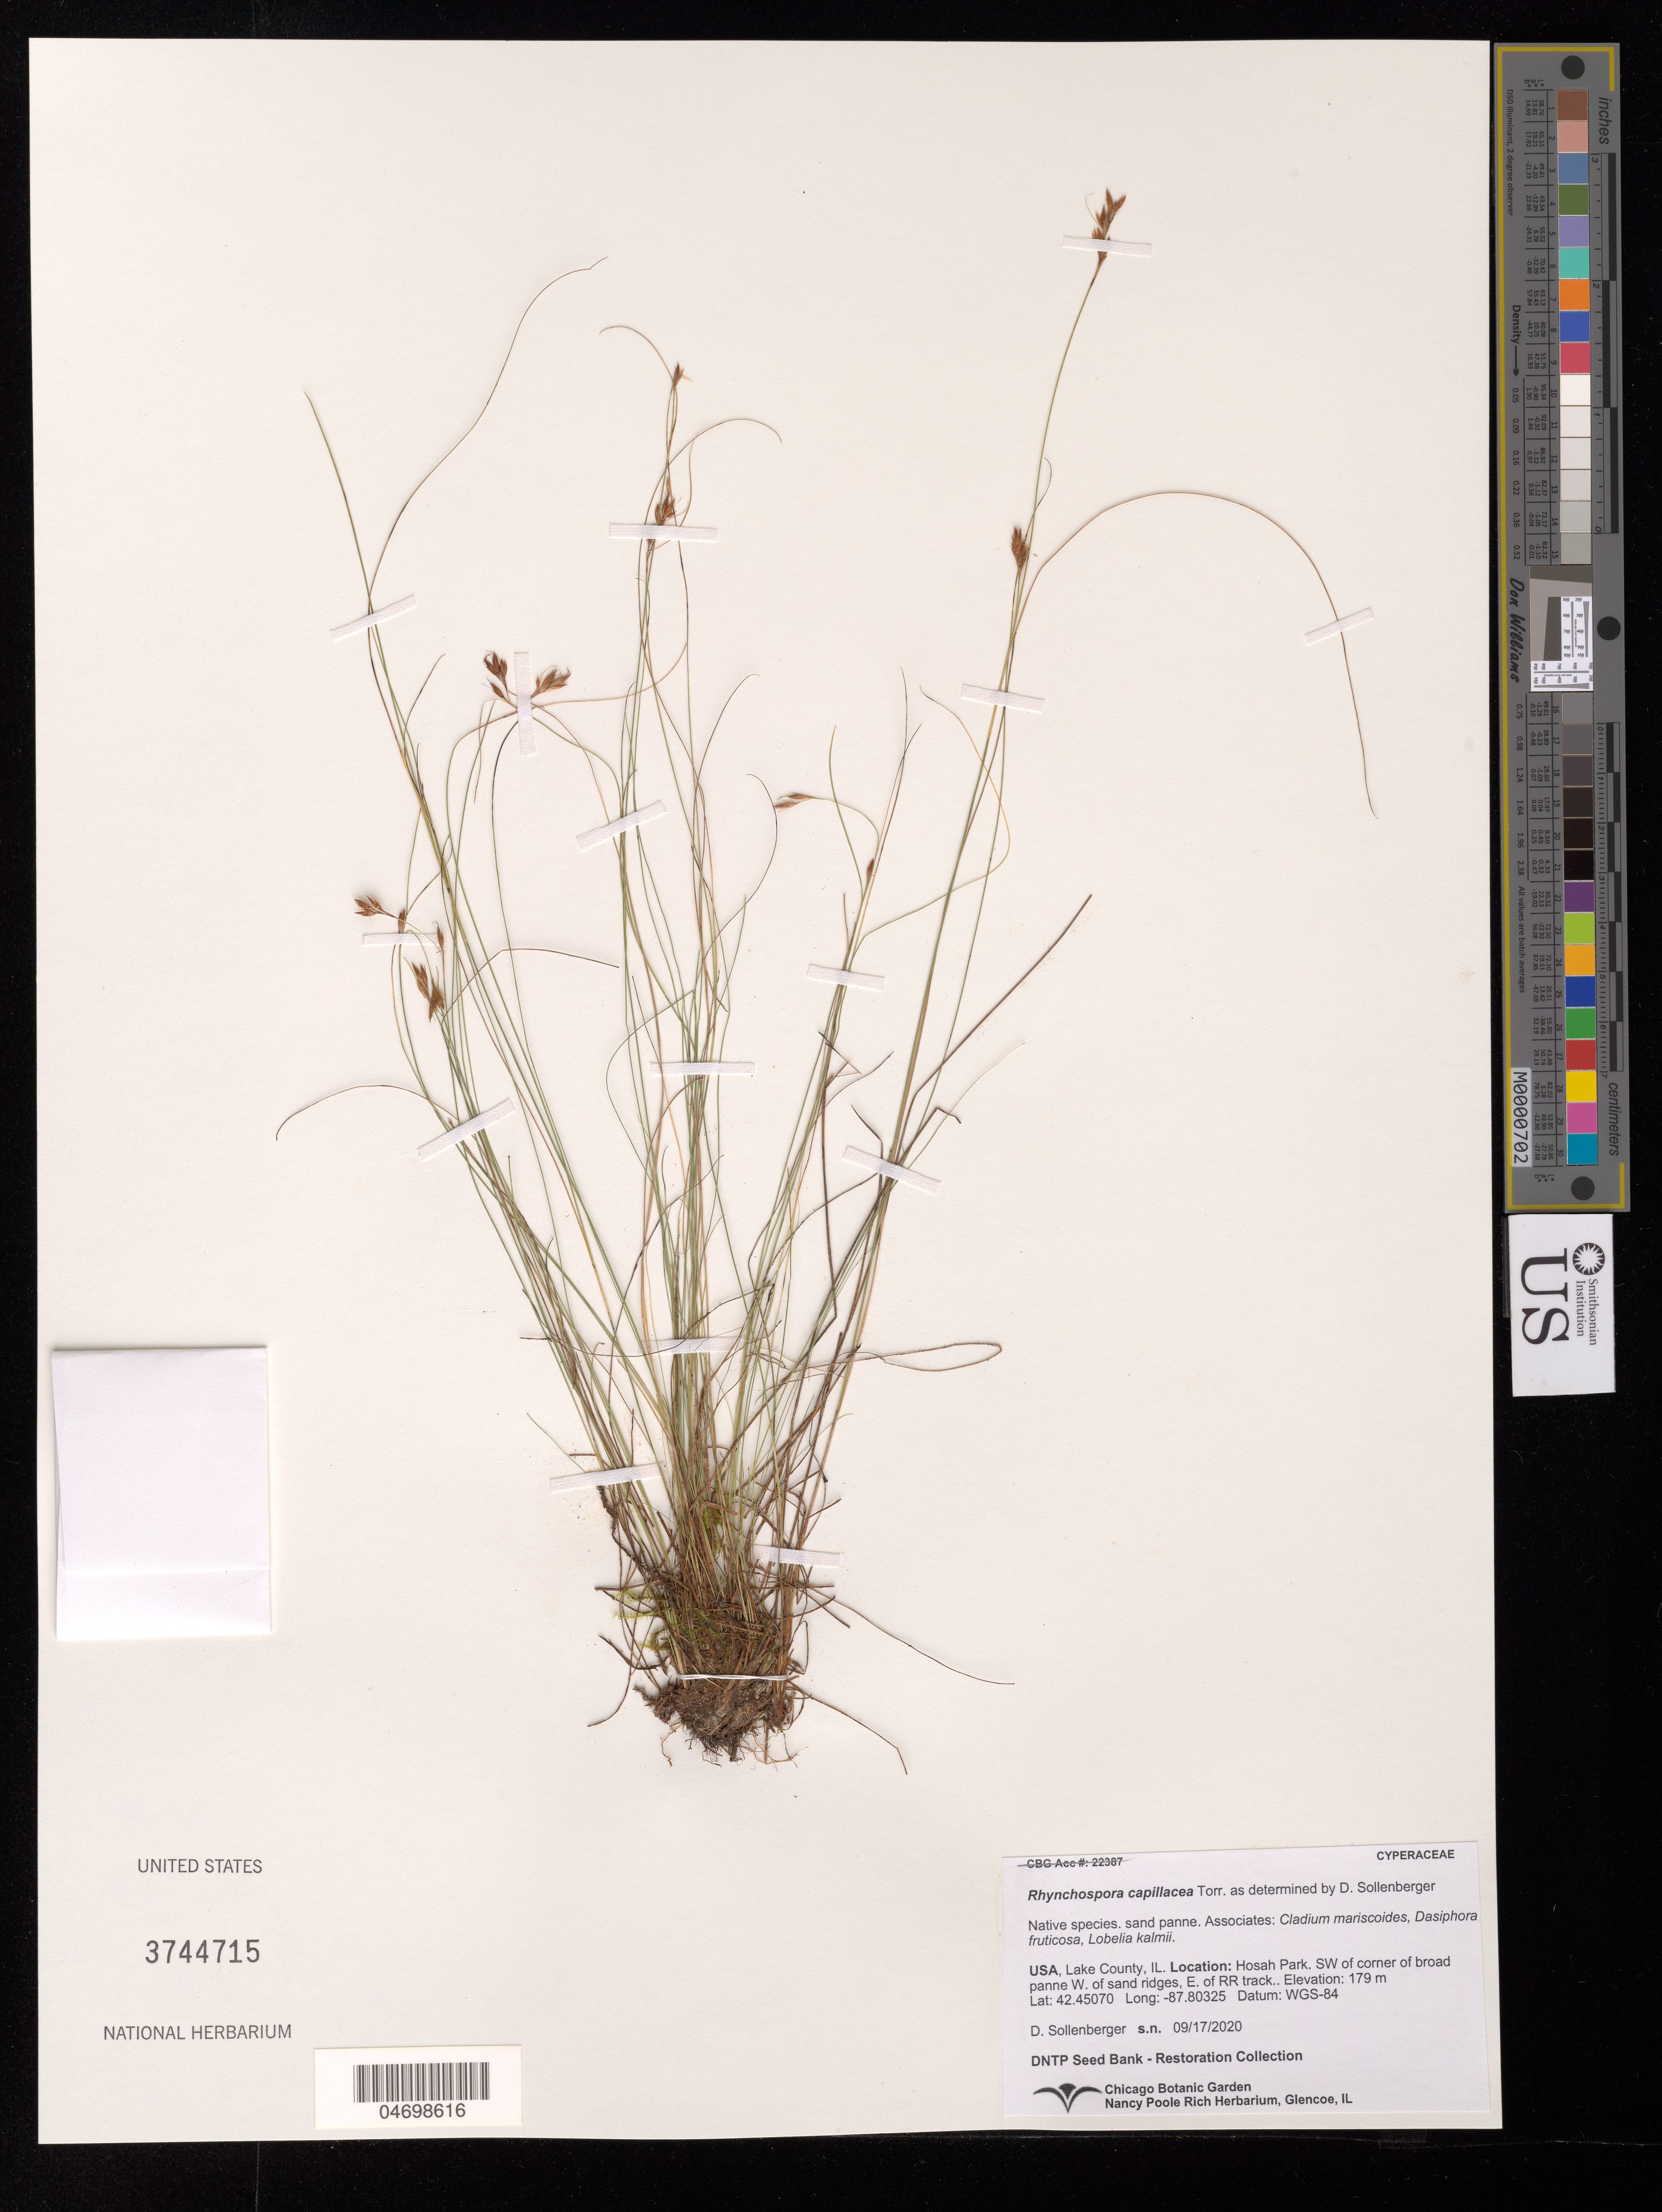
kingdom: Plantae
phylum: Tracheophyta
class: Liliopsida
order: Poales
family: Cyperaceae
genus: Rhynchospora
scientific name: Rhynchospora capillacea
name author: Torr.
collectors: D. Sollenberger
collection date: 2020-09-17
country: United States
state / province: Illinois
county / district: Lake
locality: Zion. Hosah Park, SW of corner of broad panne. W of snd ridges, E of RR track.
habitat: Sand panne. With Cladium mariscoides, Dasiphora fruticosa, Lobelia kalmii.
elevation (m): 179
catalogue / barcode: US 3744715